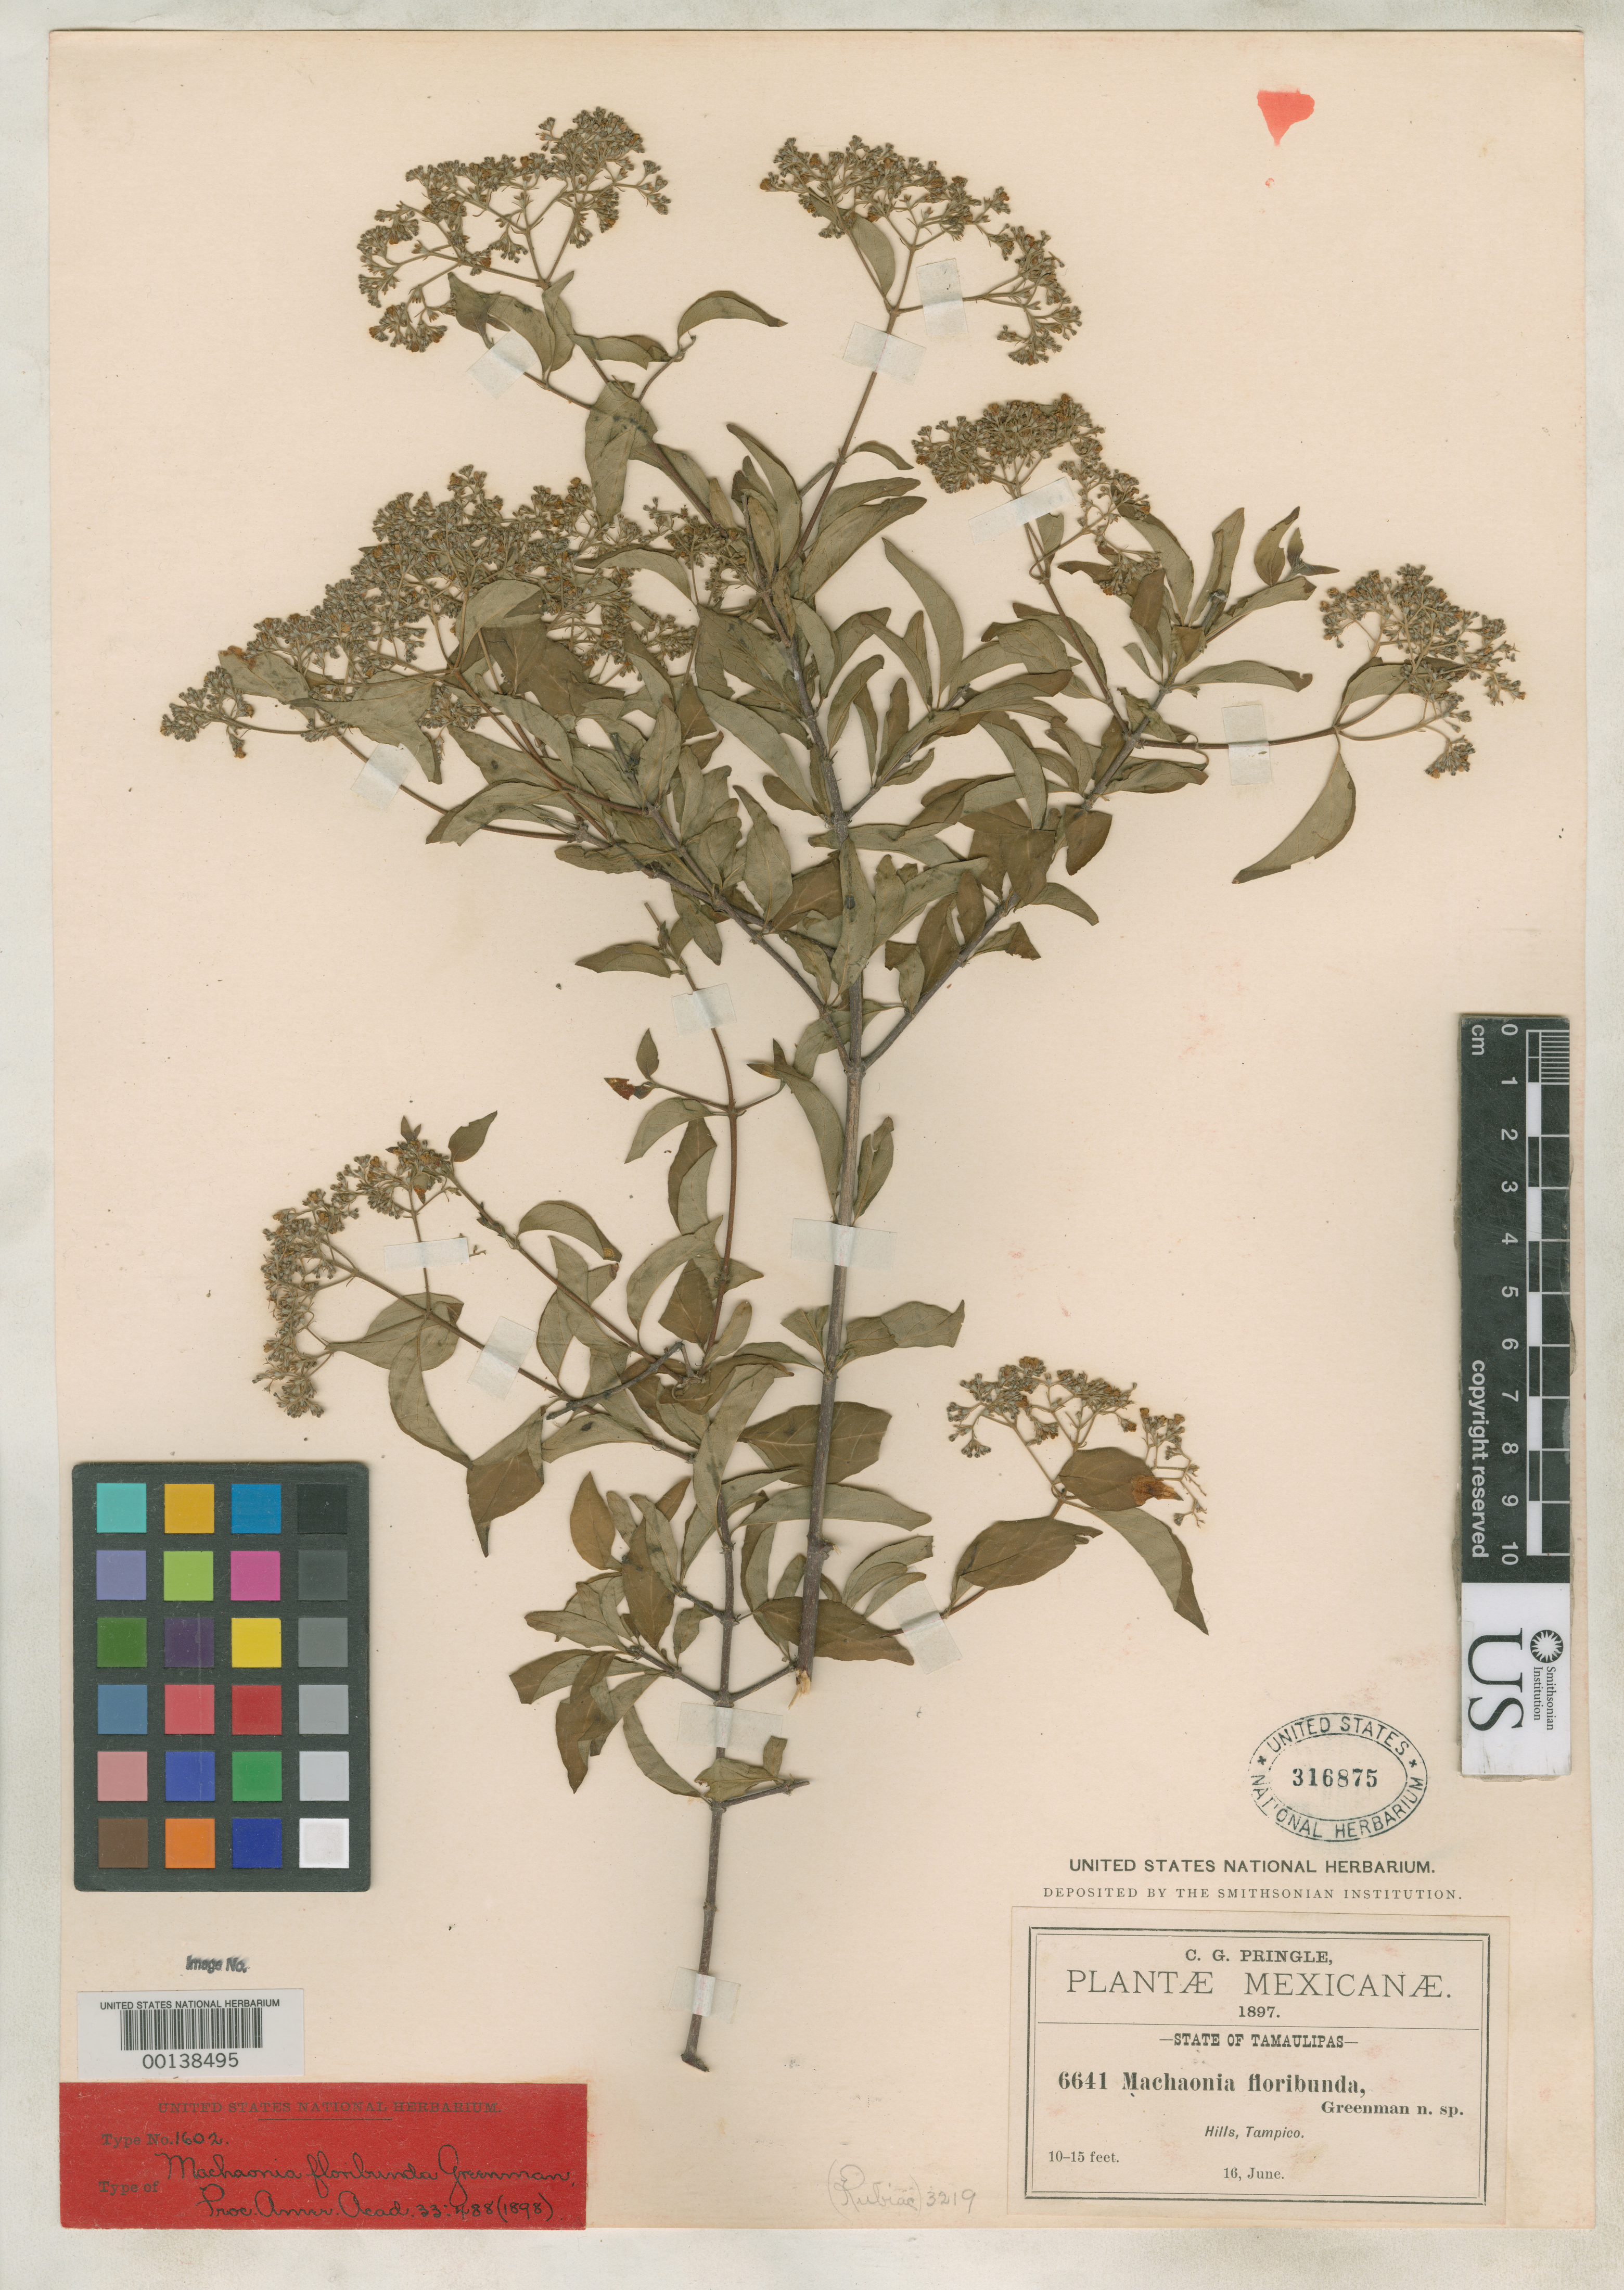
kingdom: Plantae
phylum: Tracheophyta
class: Magnoliopsida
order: Gentianales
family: Rubiaceae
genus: Machaonia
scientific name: Machaonia floribunda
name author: Greenm.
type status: Isotype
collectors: C. G. Pringle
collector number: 6641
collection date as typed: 16 Jun 1897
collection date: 1897-06-16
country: Mexico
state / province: Tamaulipas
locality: Near Tampico.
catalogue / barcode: US 316875